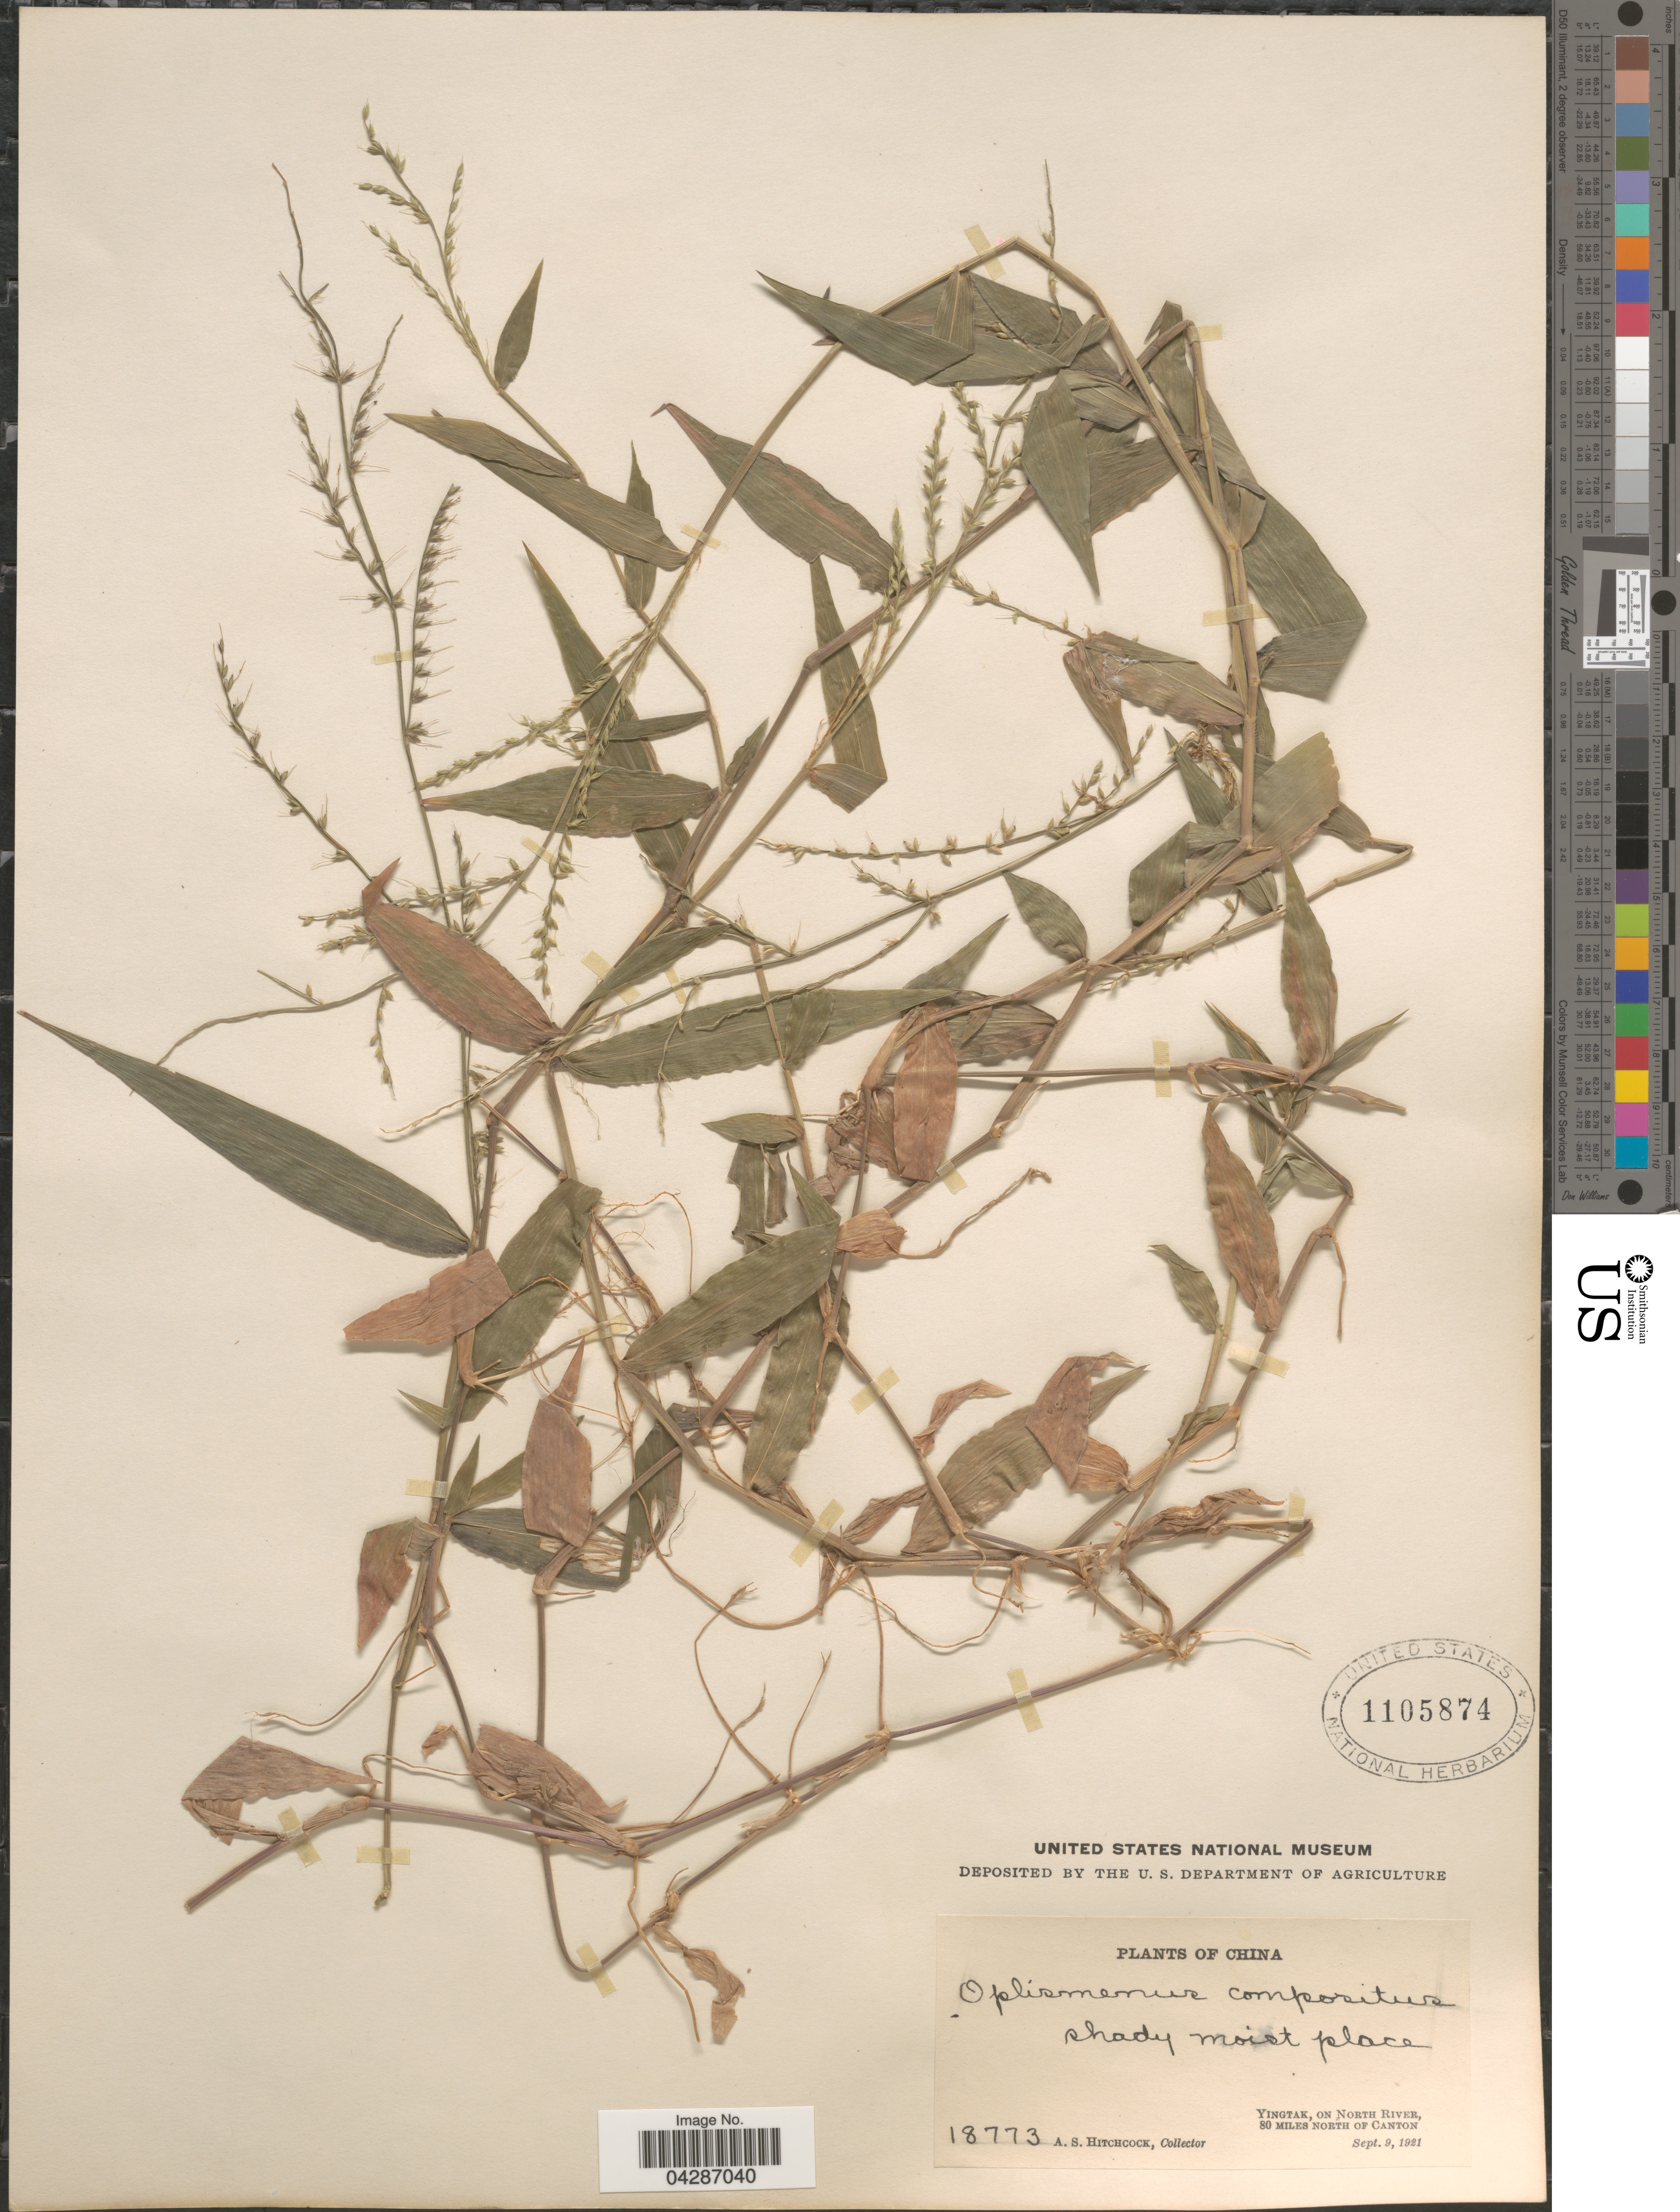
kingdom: Plantae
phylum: Tracheophyta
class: Liliopsida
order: Poales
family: Poaceae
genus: Oplismenus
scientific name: Oplismenus compositus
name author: (L.) P. Beauv.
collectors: A. S. Hitchcock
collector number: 18773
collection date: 1921-09-09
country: China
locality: Shady moist place. Yingtak, on North River, 80 miles north of Canton.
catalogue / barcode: US 1105874